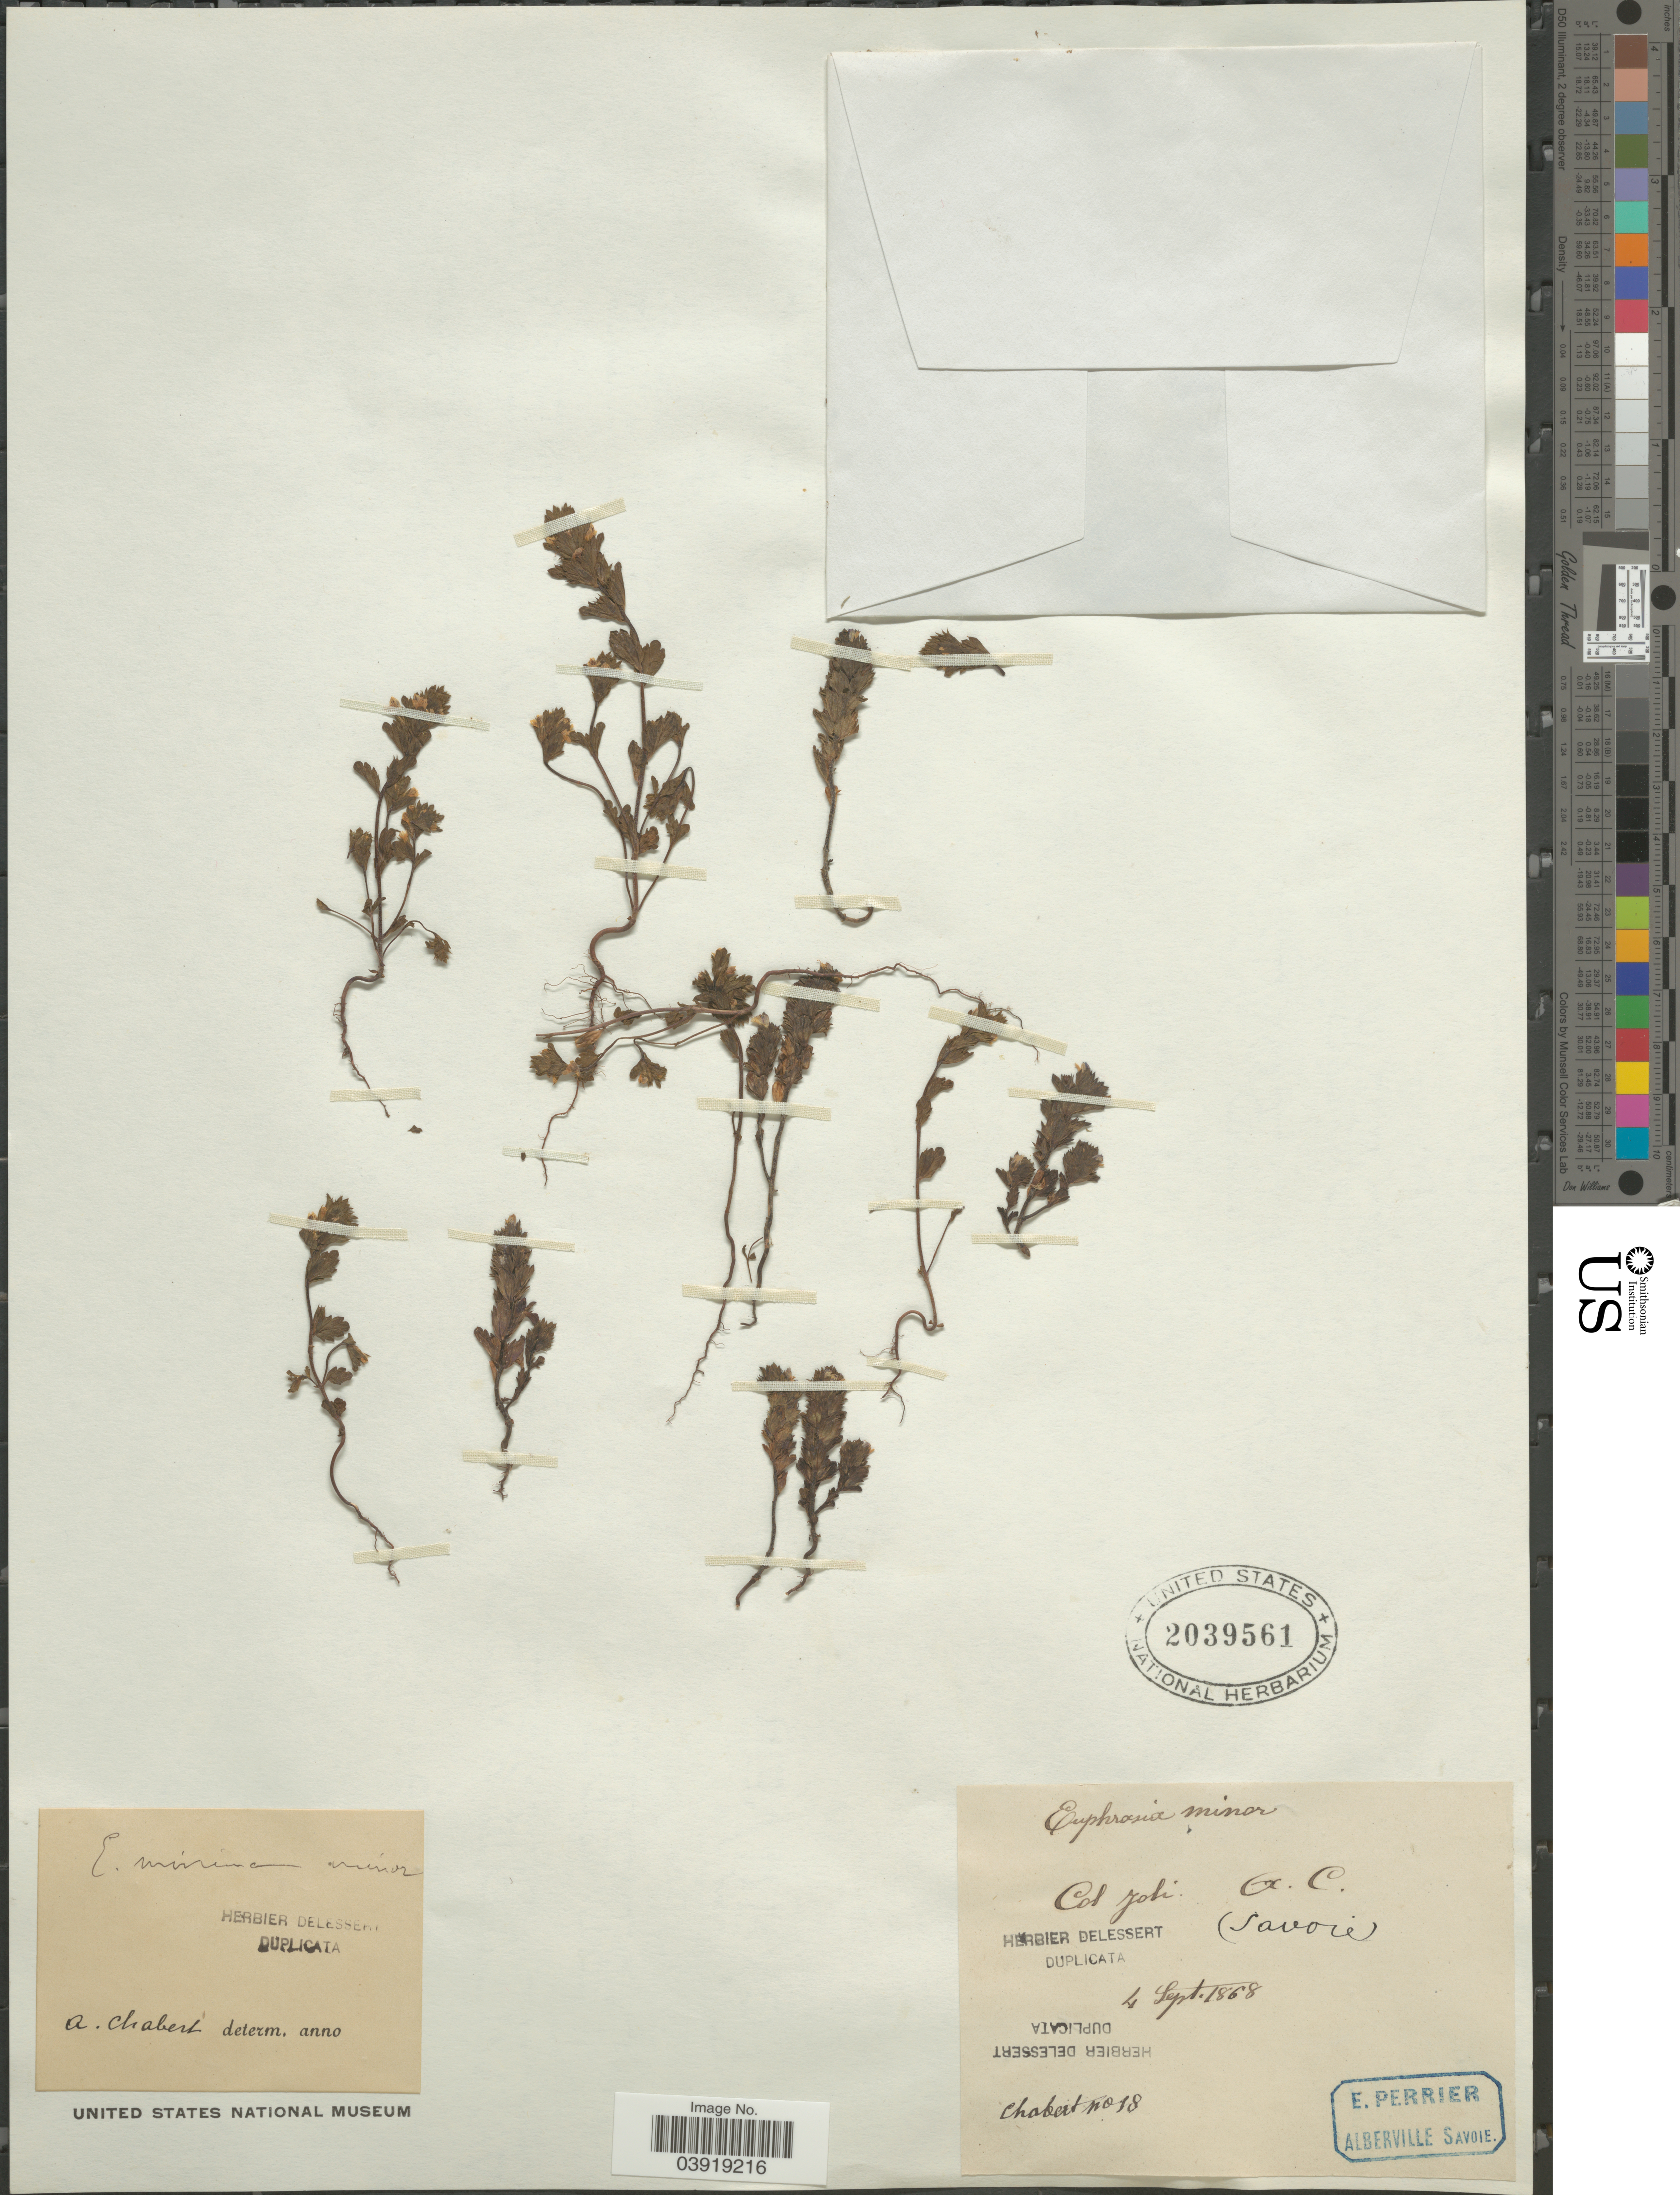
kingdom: Plantae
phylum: Tracheophyta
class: Magnoliopsida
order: Lamiales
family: Orobanchaceae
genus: Euphrasia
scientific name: Euphrasia minor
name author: Link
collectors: A. Chabert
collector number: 18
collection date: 1868-09-04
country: France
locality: Col. Joli. Ex. C. (Savoie).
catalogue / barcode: US 2039561